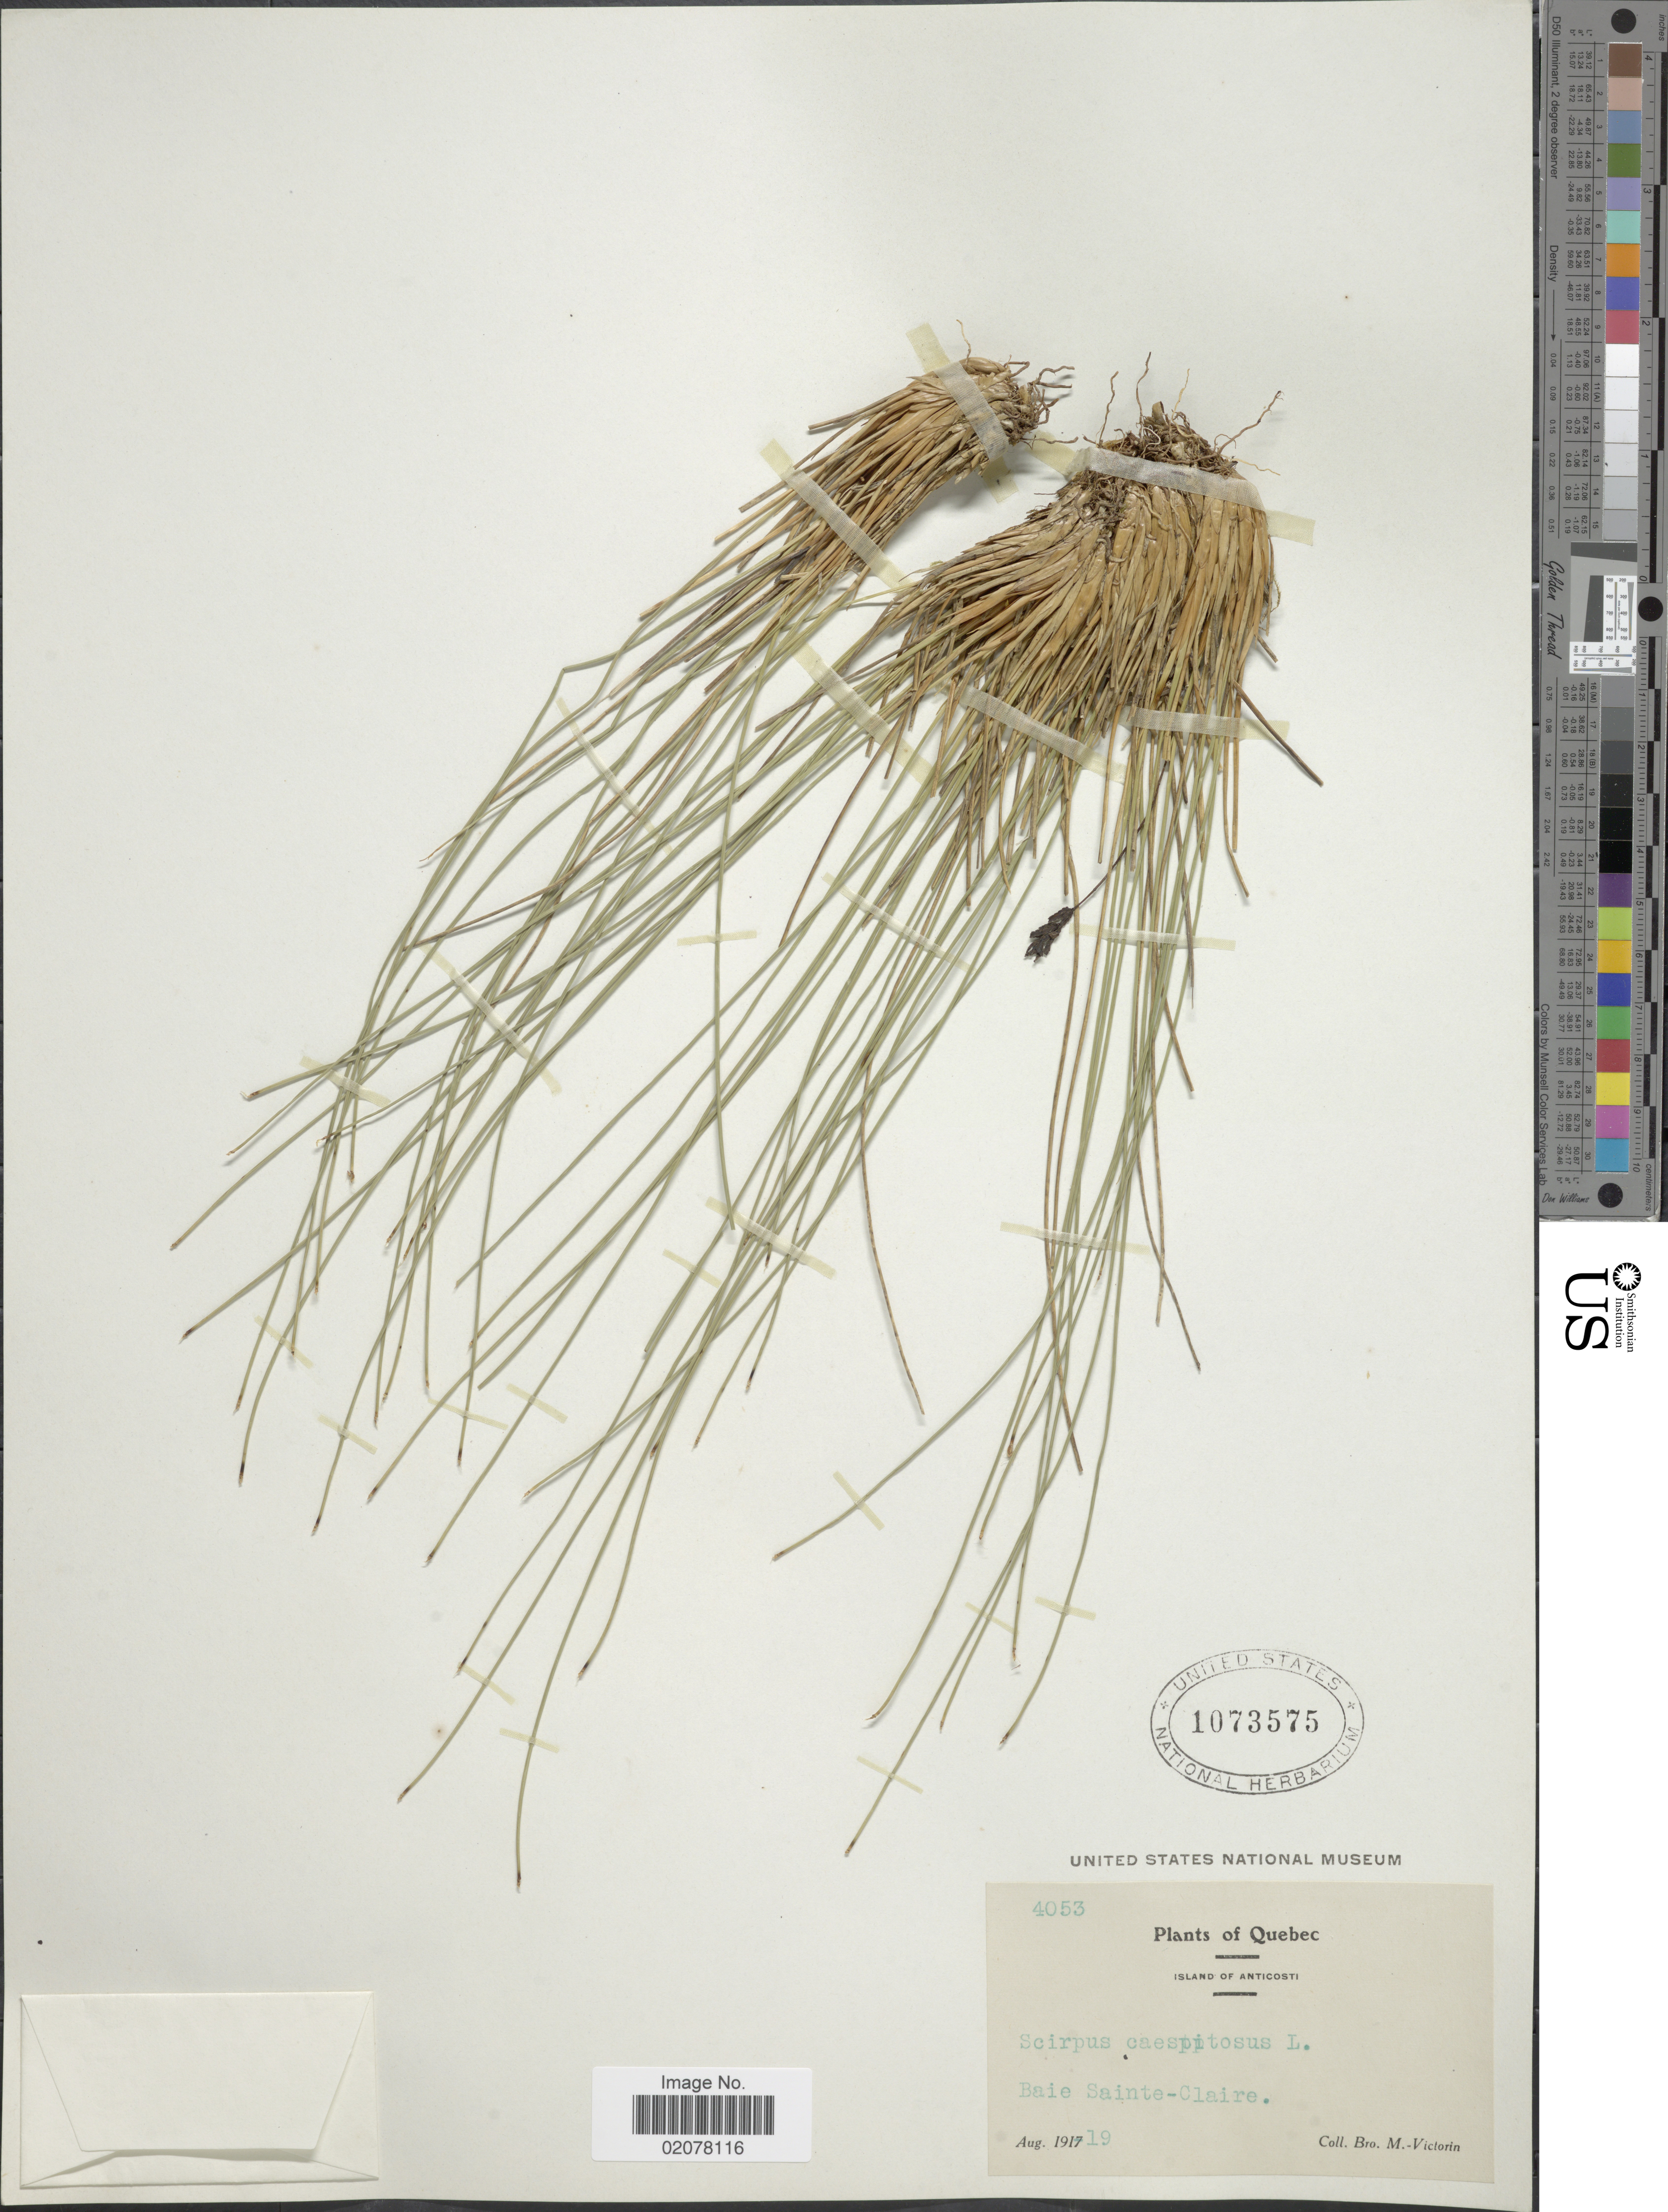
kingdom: Plantae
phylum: Tracheophyta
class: Liliopsida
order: Poales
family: Cyperaceae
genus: Trichophorum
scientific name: Trichophorum cespitosum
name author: (L.) Hartm.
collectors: Fr. Marie-Victorin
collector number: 4053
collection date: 1919-08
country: Canada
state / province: Quebec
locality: Island of Anticosti. Baie Sainte-Claire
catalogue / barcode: US 1073575